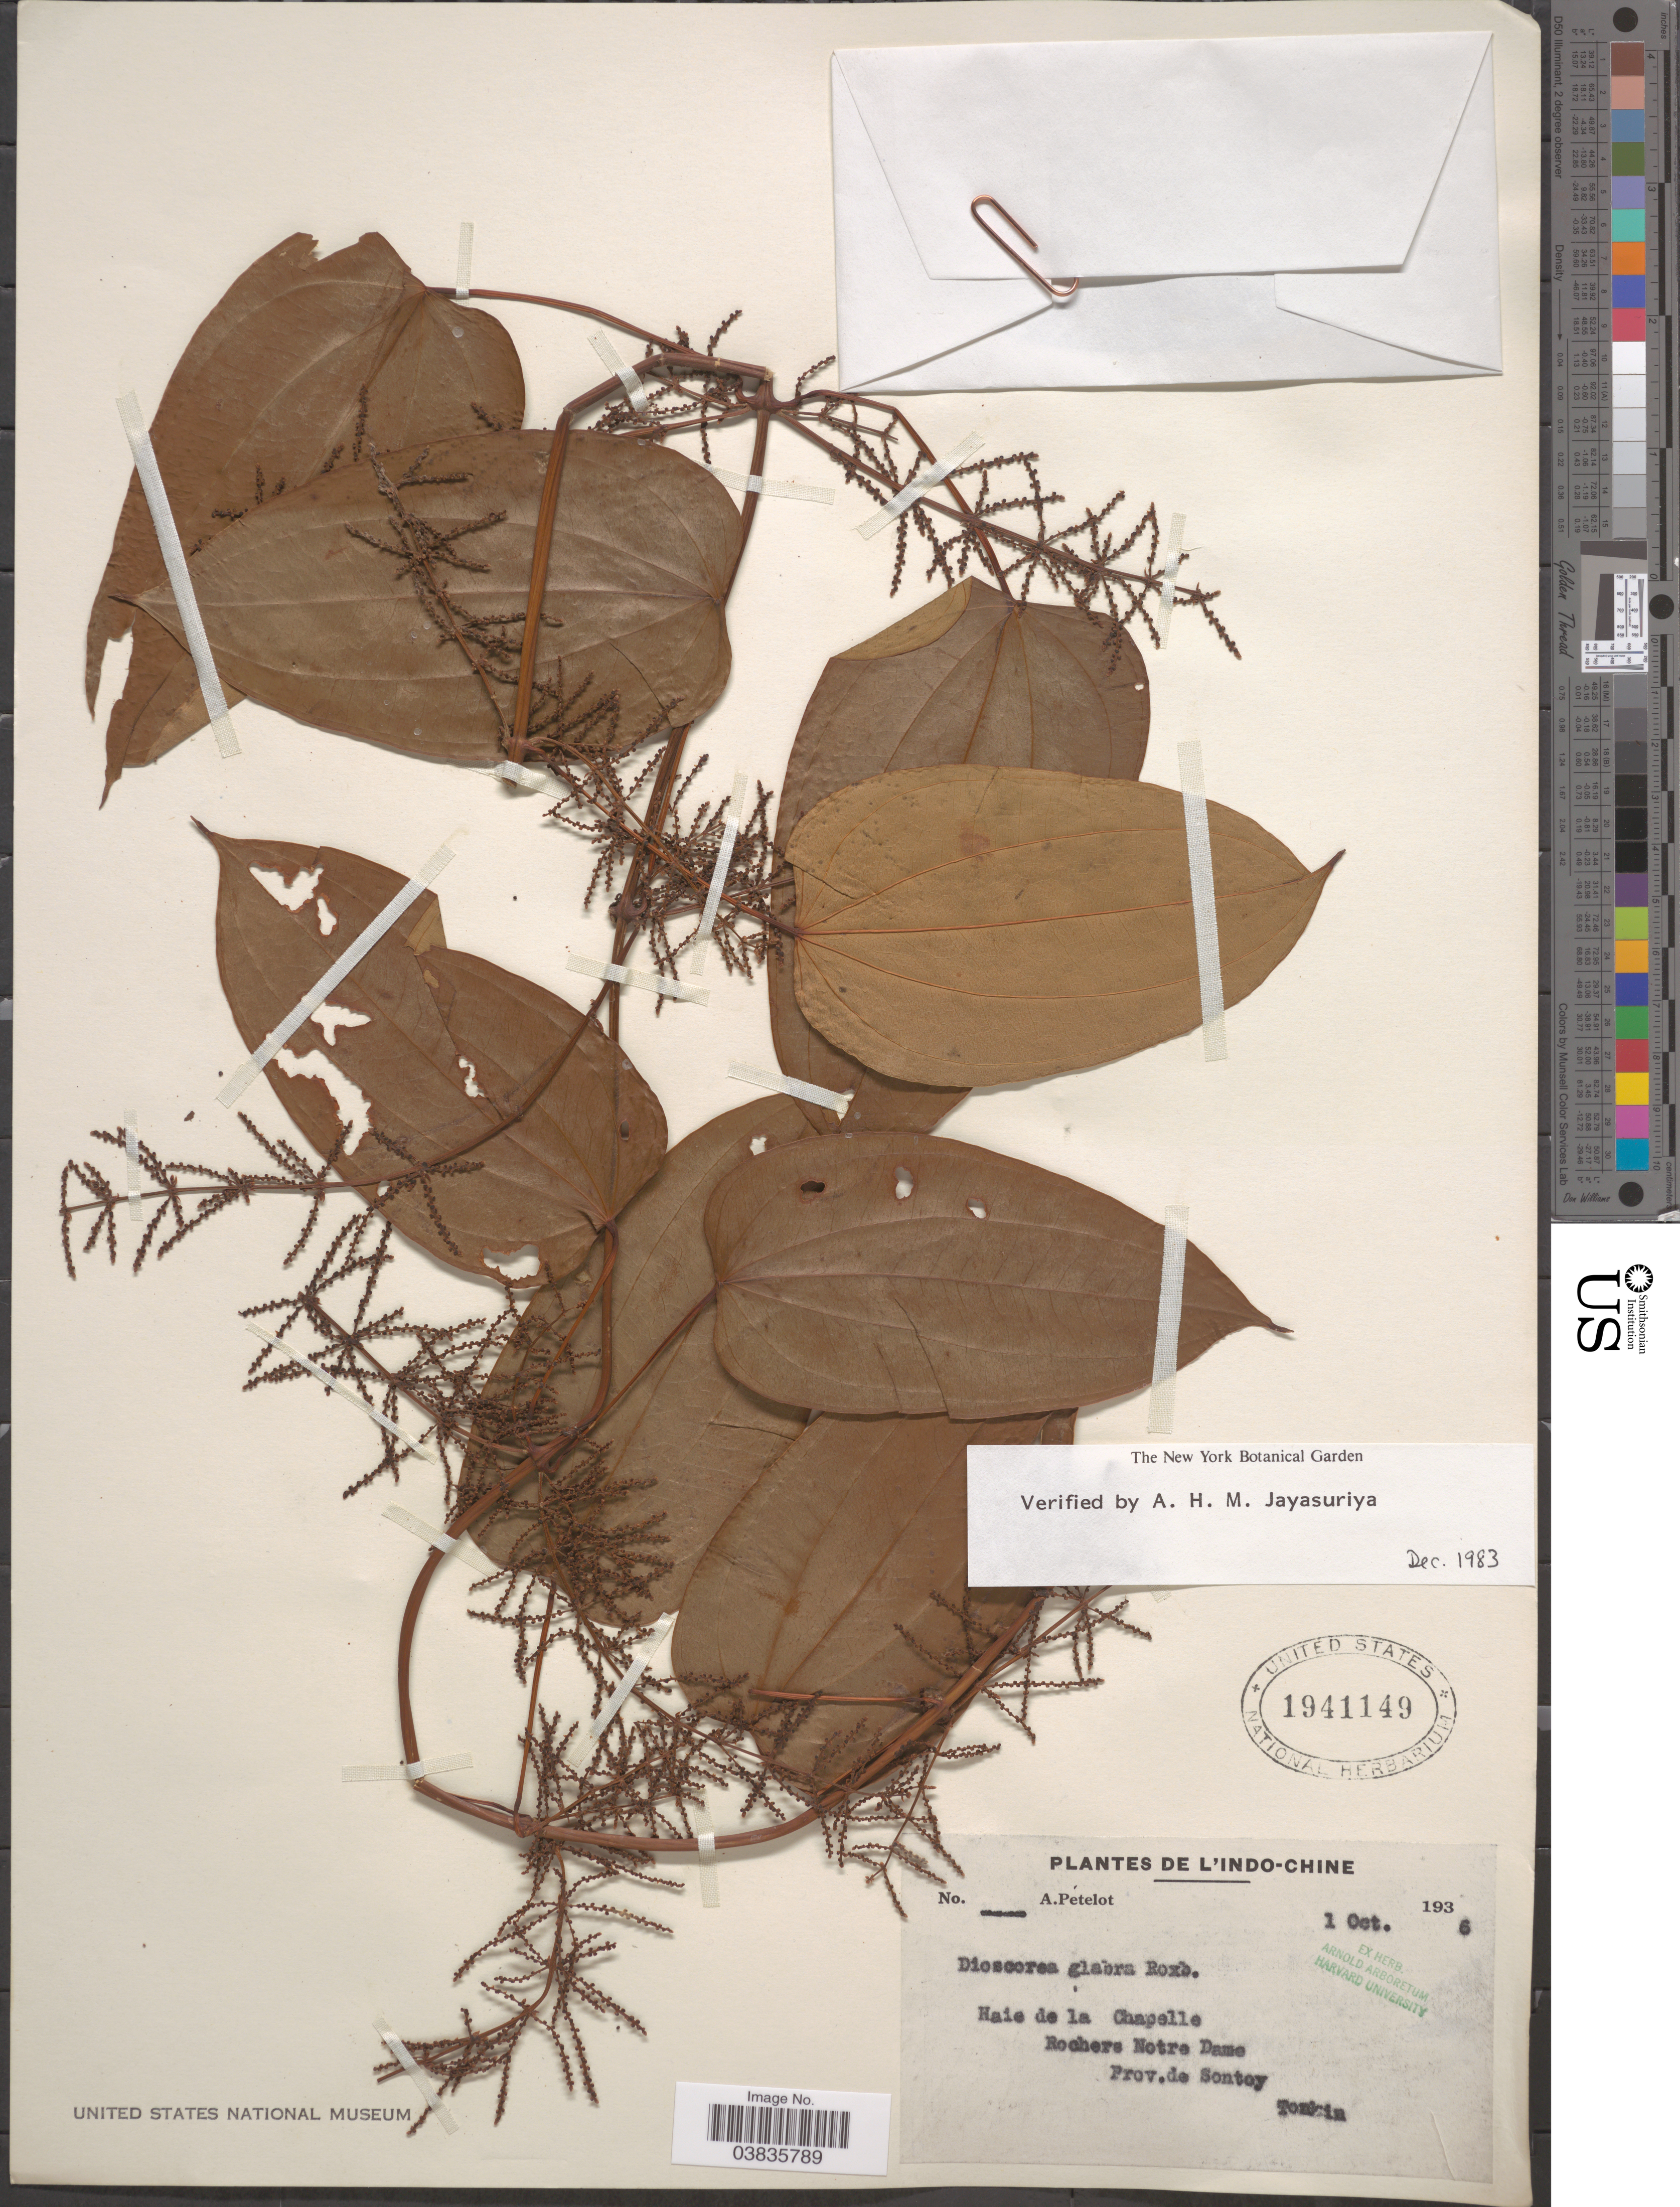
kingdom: Plantae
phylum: Tracheophyta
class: Liliopsida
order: Dioscoreales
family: Dioscoreaceae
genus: Dioscorea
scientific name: Dioscorea glabra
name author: Roxb.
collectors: A. Petelot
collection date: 1936-10-01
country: Vietnam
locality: L'Indo-Chine. Haie de la Chapelle. Rochers Notre Dame. Prov. de Sontoy. Tonkin.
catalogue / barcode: US 1941149